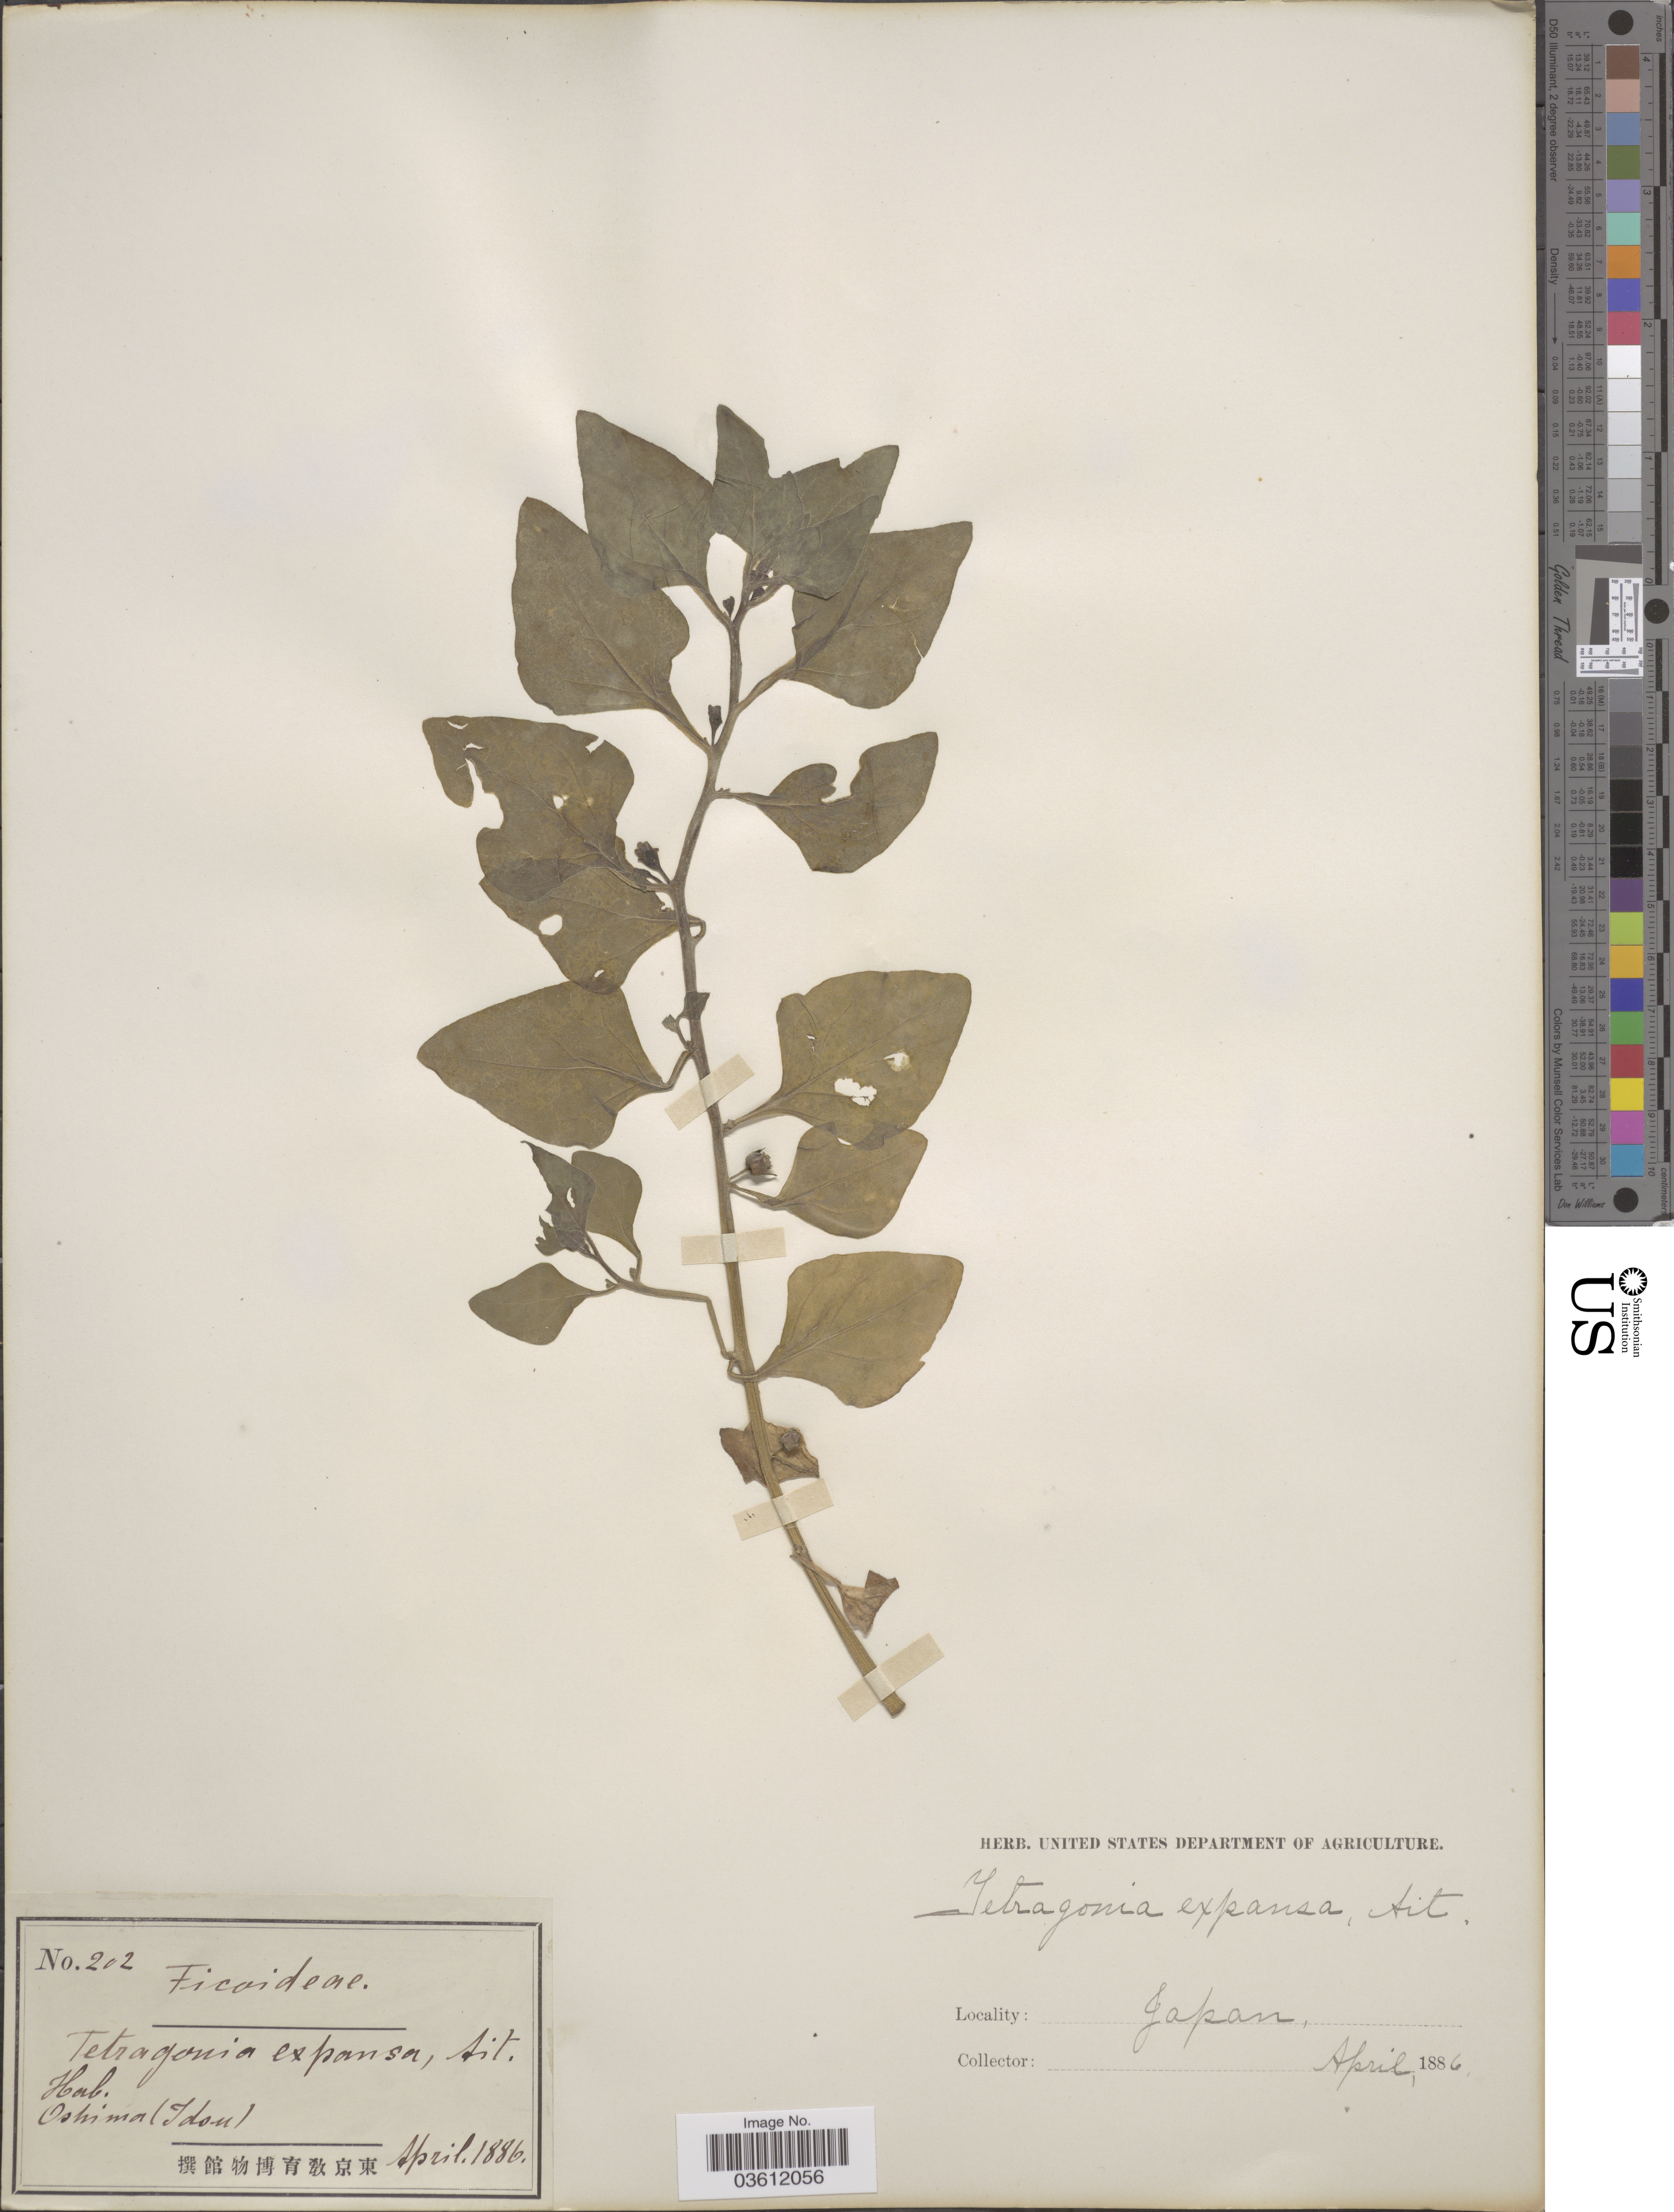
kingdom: Plantae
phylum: Tracheophyta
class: Magnoliopsida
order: Caryophyllales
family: Aizoaceae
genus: Tetragonia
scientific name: Tetragonia expansa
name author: Murr.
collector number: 202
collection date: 1886-04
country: China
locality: Oshima (Idou)